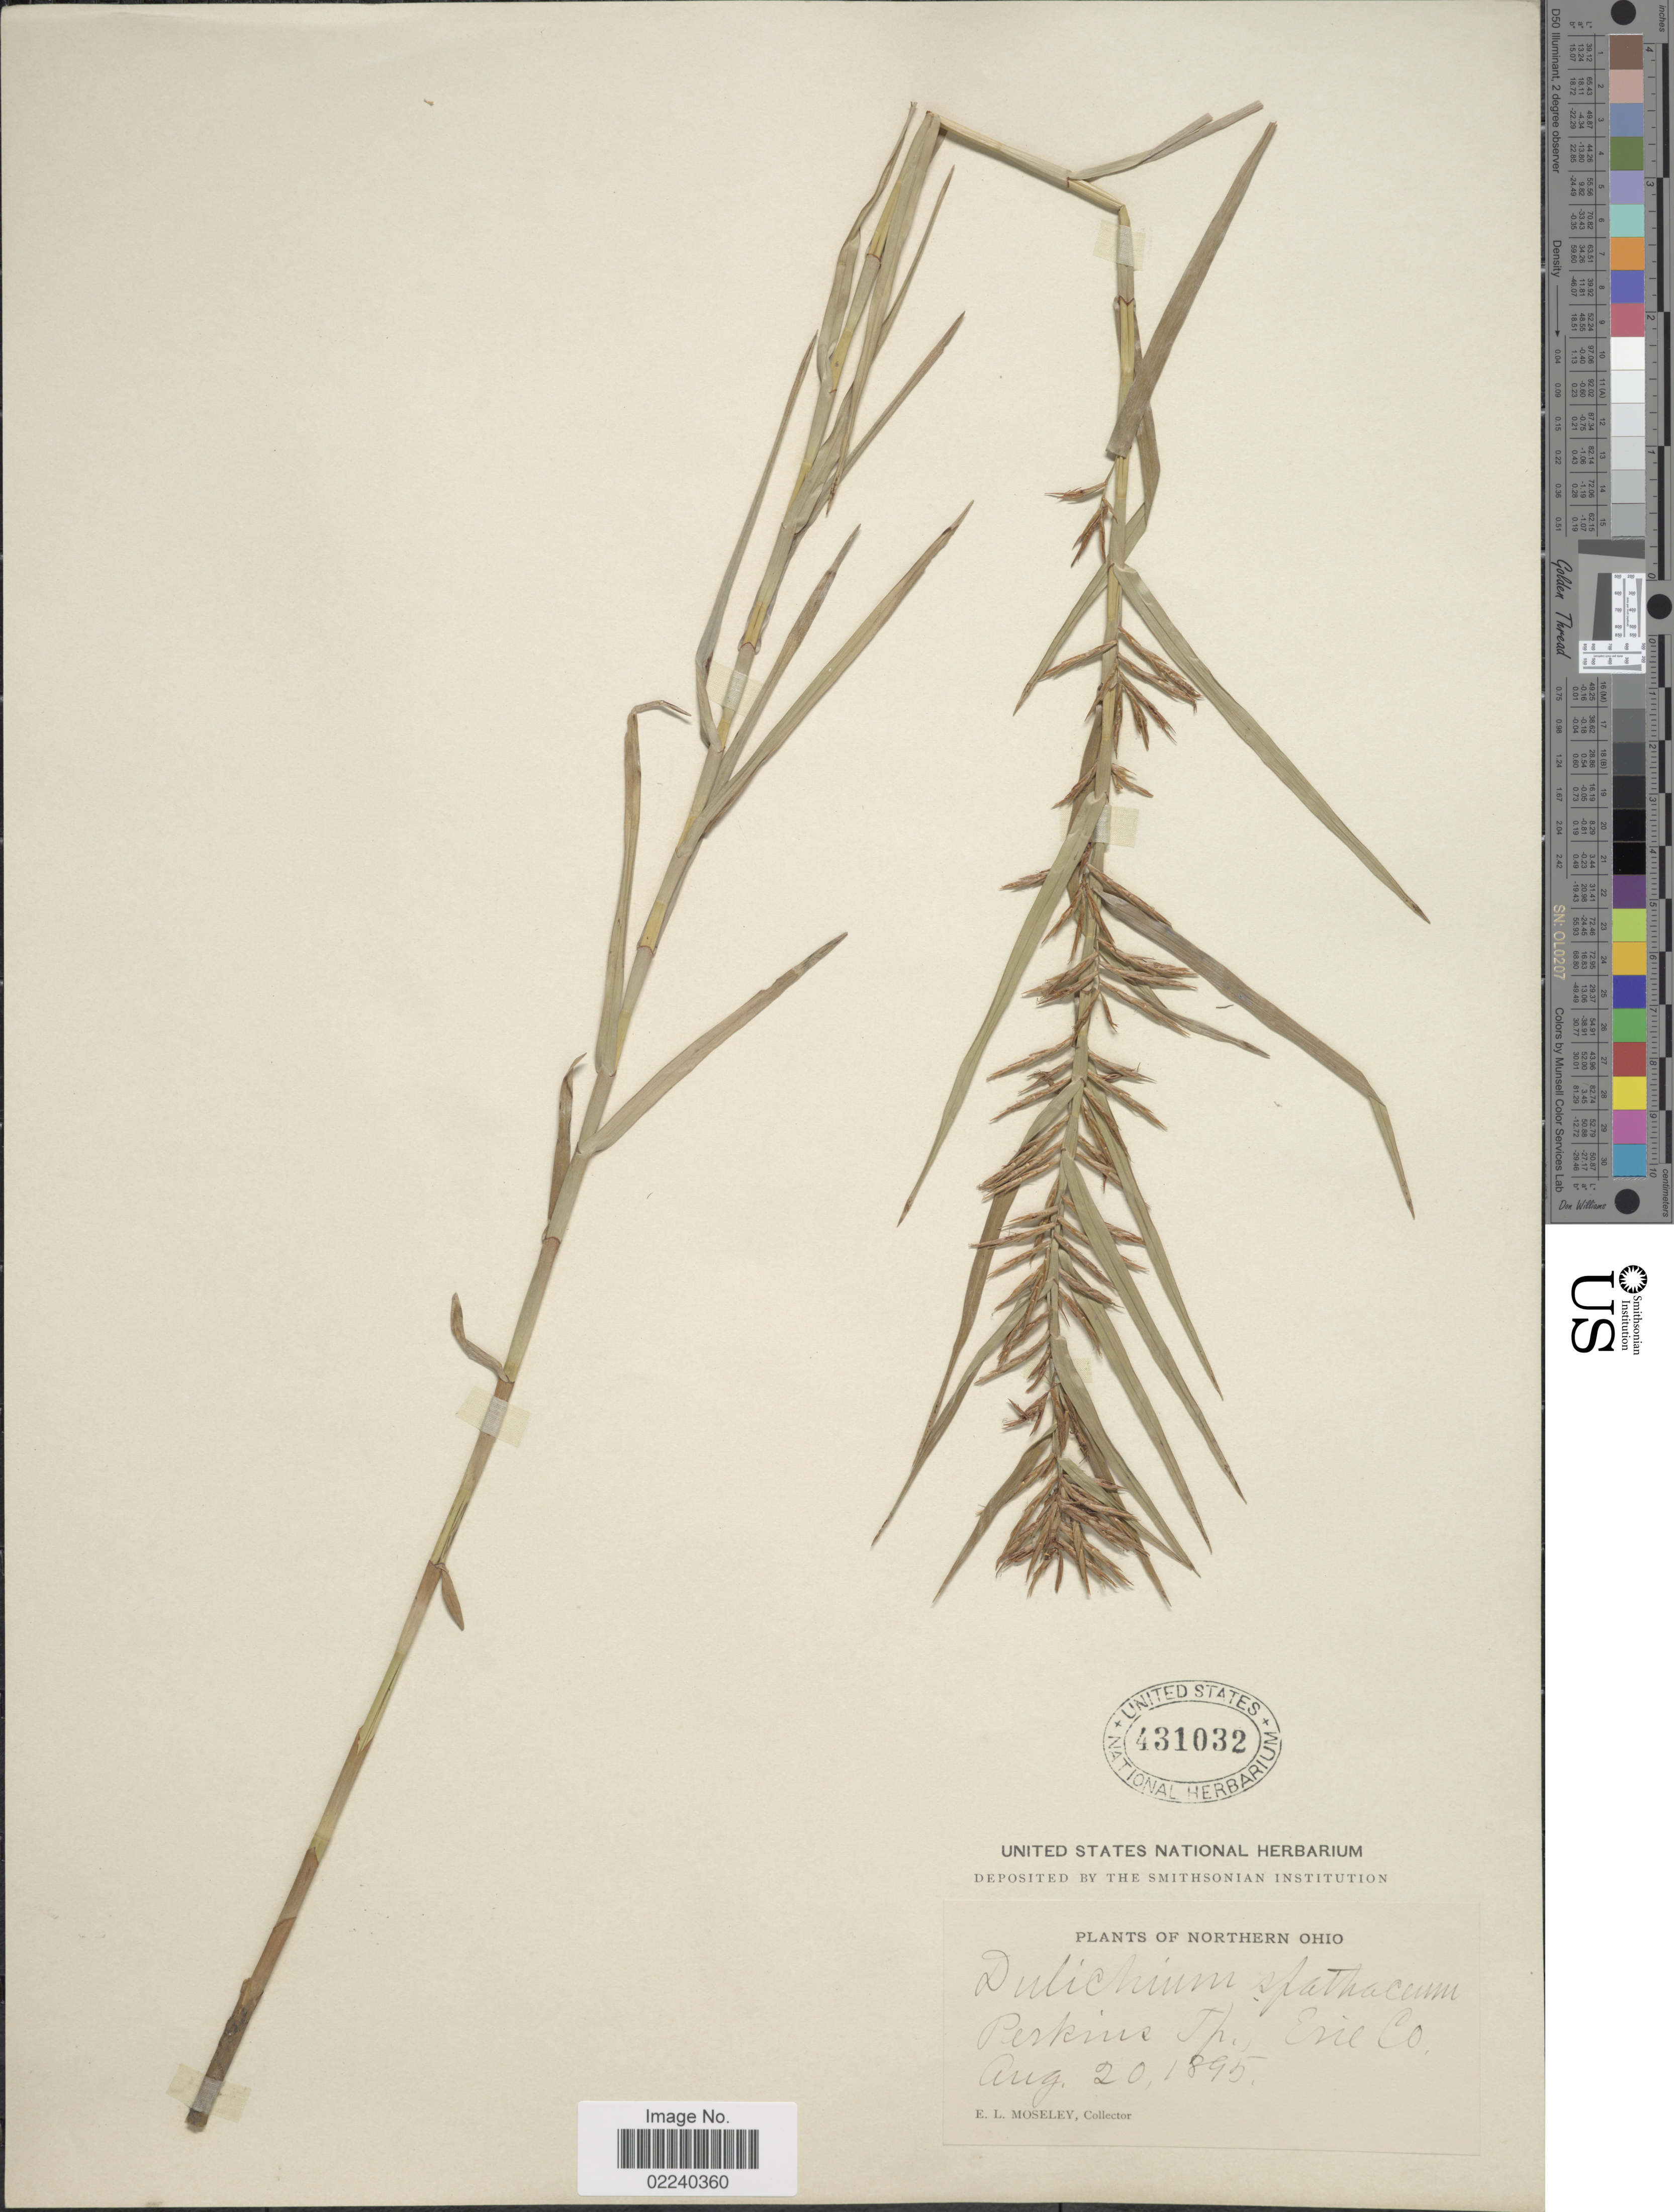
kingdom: Plantae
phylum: Tracheophyta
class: Liliopsida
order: Poales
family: Cyperaceae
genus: Dulichium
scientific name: Dulichium arundinaceum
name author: (L.) Britton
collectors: E. Moseley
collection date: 1895-08-20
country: United States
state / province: Ohio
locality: Northern Ohio, Perkins Tp. Erie Co.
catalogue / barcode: US 431032